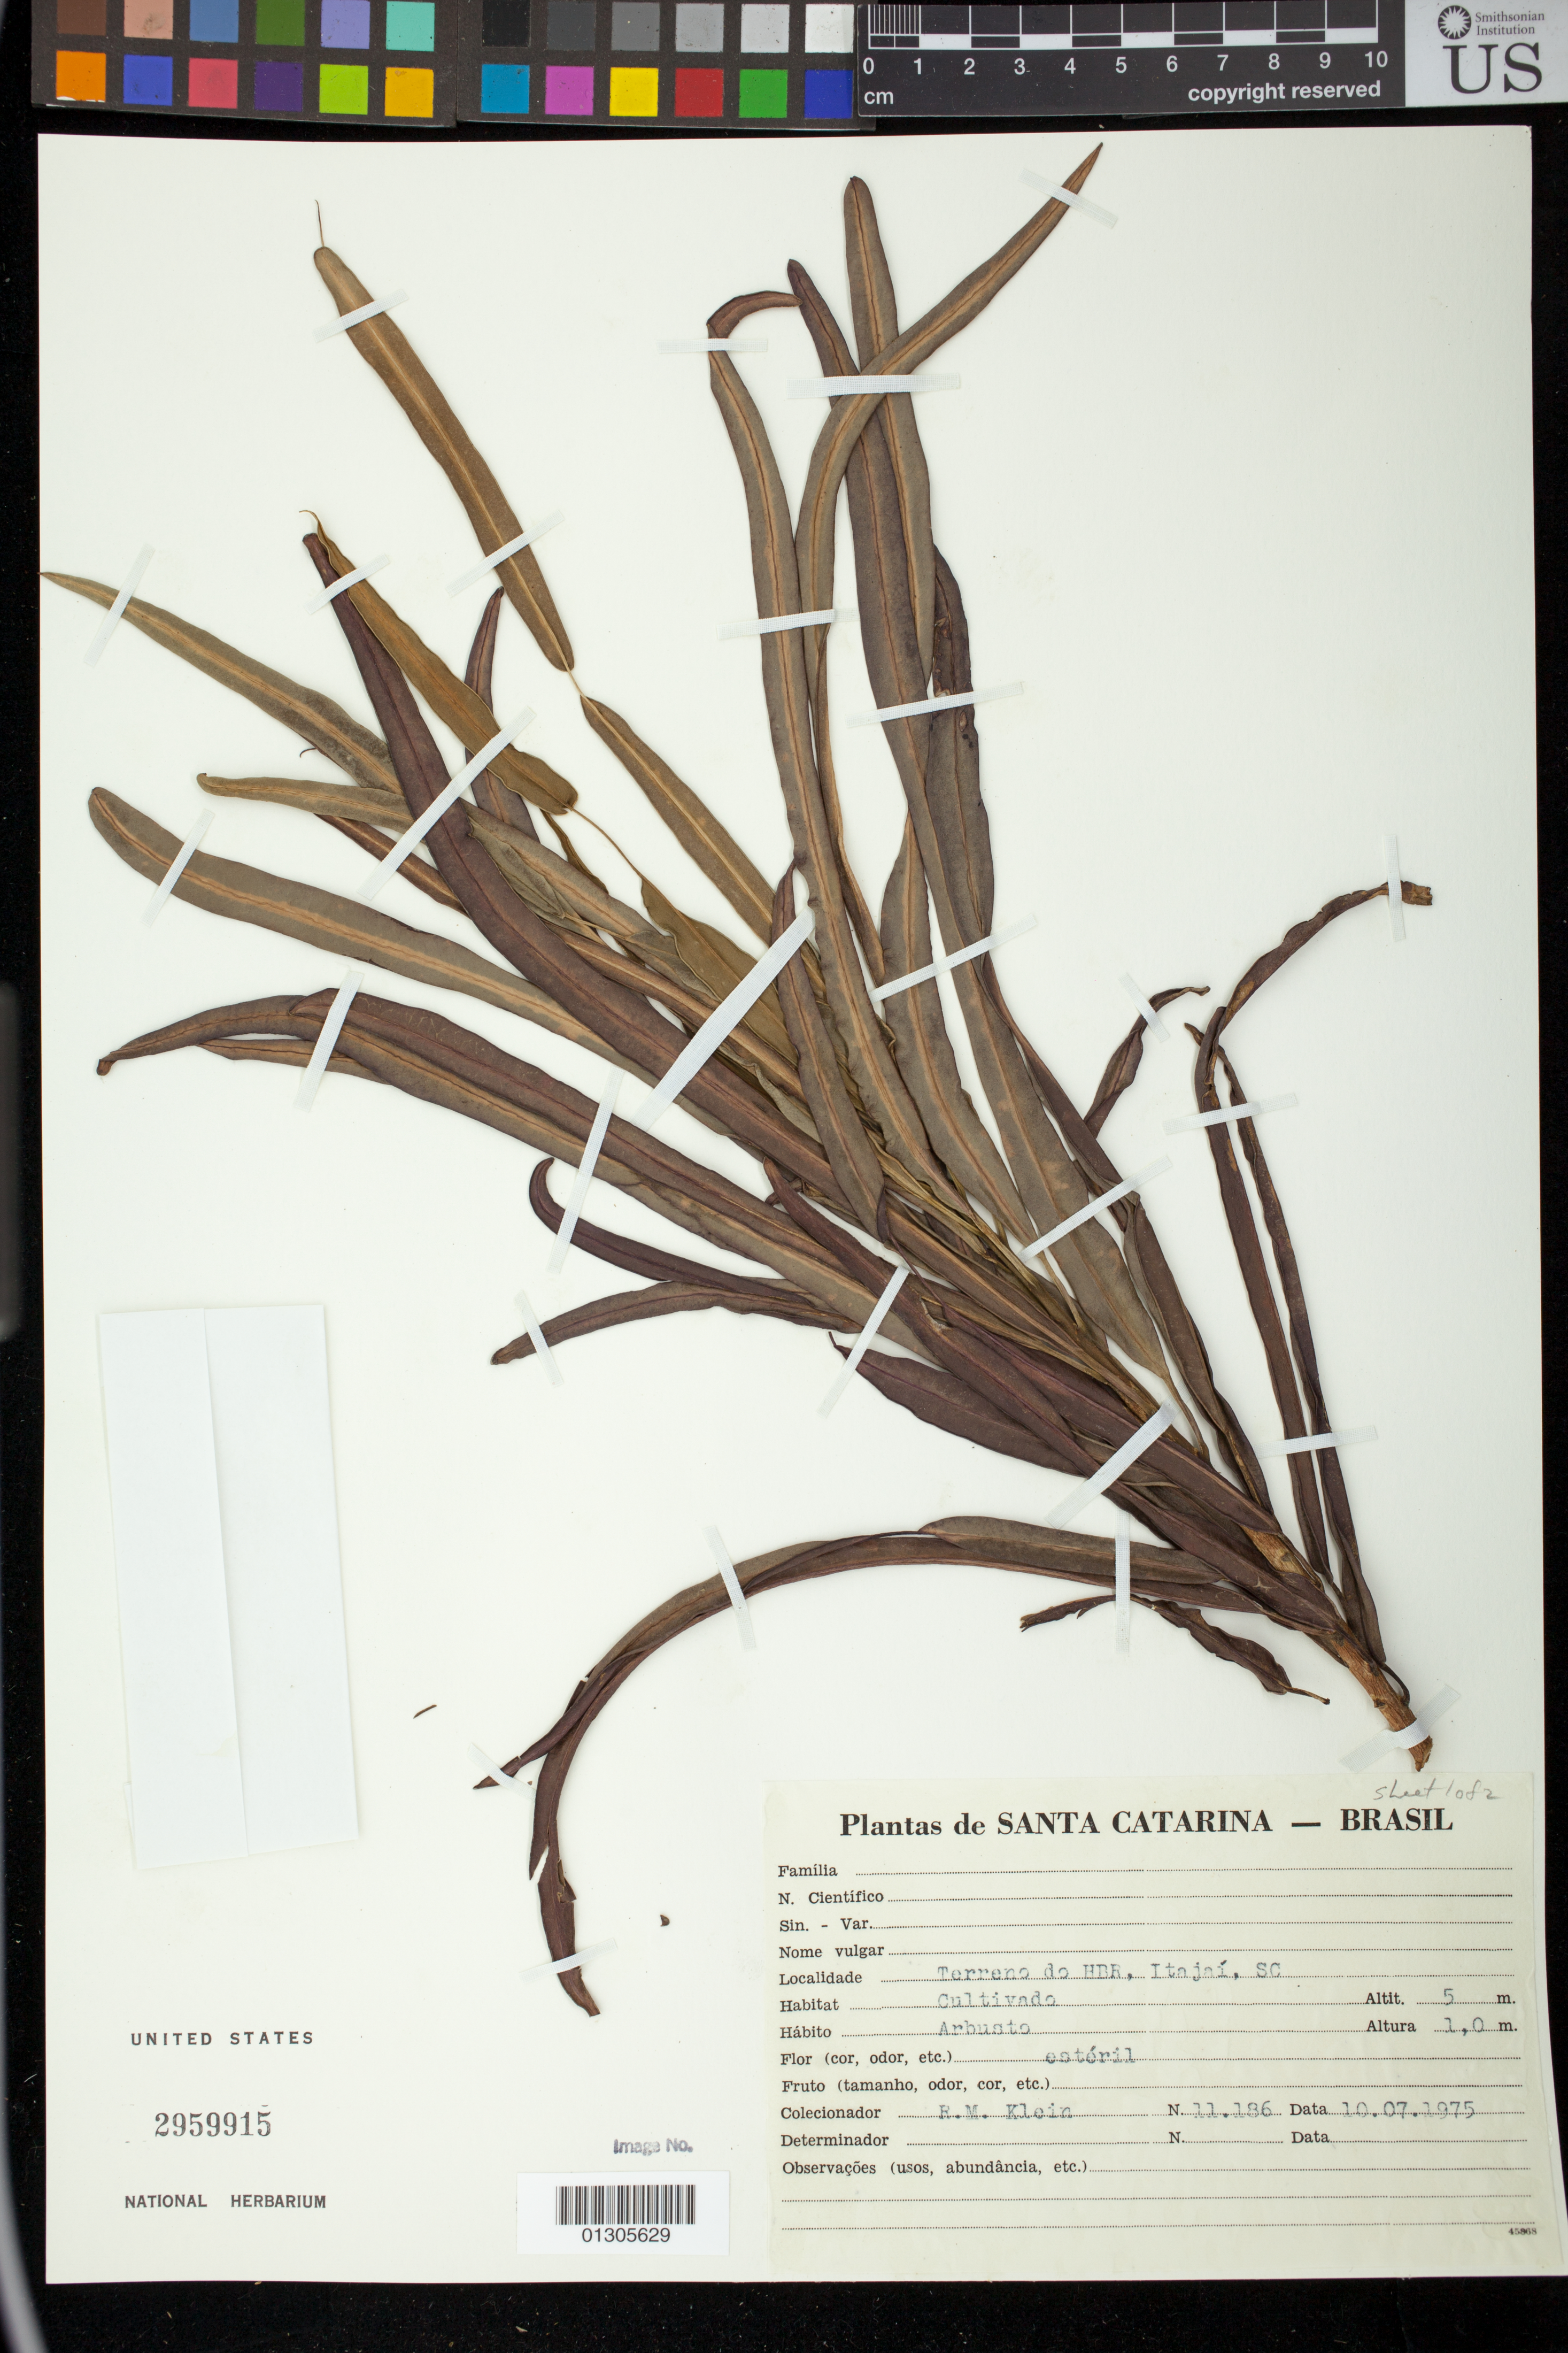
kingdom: Plantae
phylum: Tracheophyta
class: Magnoliopsida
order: Malpighiales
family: Euphorbiaceae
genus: Codiaeum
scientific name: Codiaeum variegatum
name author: (L.) Rumph. ex A. Juss.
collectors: R. M. Klein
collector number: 11186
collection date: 1975-07-10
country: Brazil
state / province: Santa Catarina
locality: Terreno do HBR, Itajai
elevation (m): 5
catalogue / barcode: US 2959915